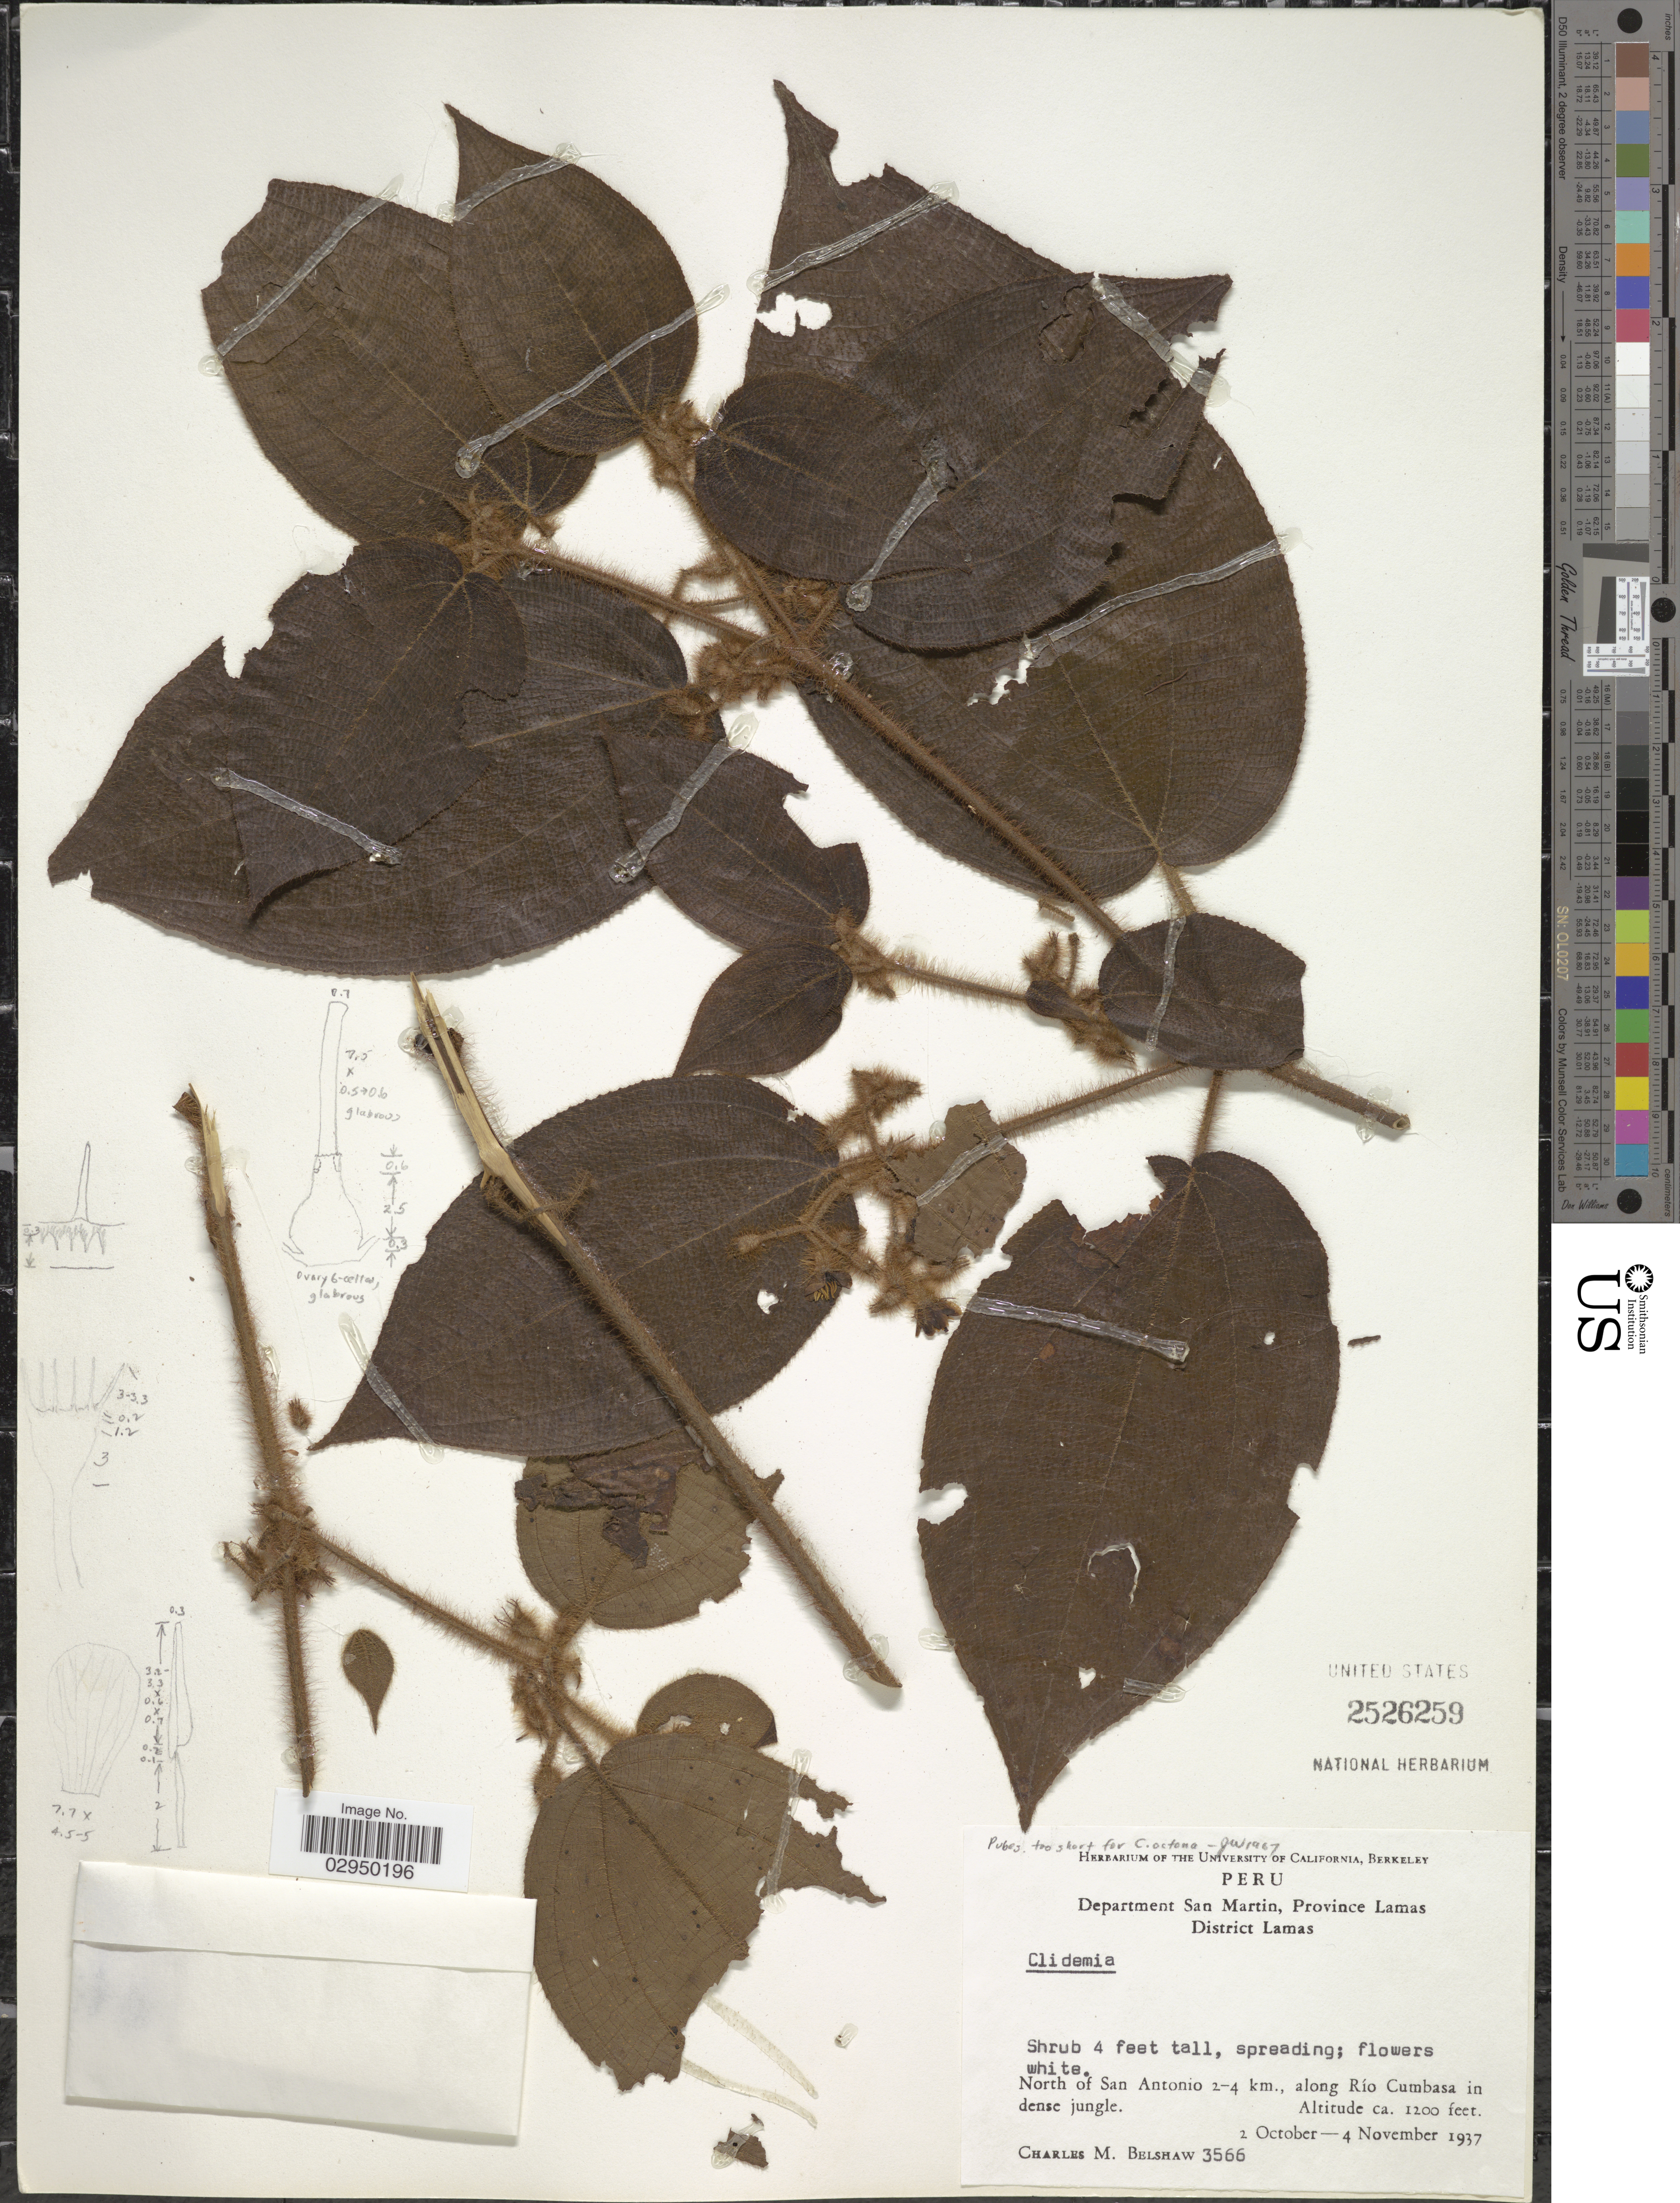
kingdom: Plantae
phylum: Tracheophyta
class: Magnoliopsida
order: Myrtales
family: Melastomataceae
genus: Miconia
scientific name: Miconia octona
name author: (Bonpl.) Judd & Majure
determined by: Ferreira-Alves, R.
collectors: C. Shaw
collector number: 3566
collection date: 1937-10-02/1937-11-04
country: Peru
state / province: San Martín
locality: Department San Martin, Province Lamas. District Lamas. North of San Antonio 2-4 km., along Río Cumbasa.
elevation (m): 366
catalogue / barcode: US 2526259